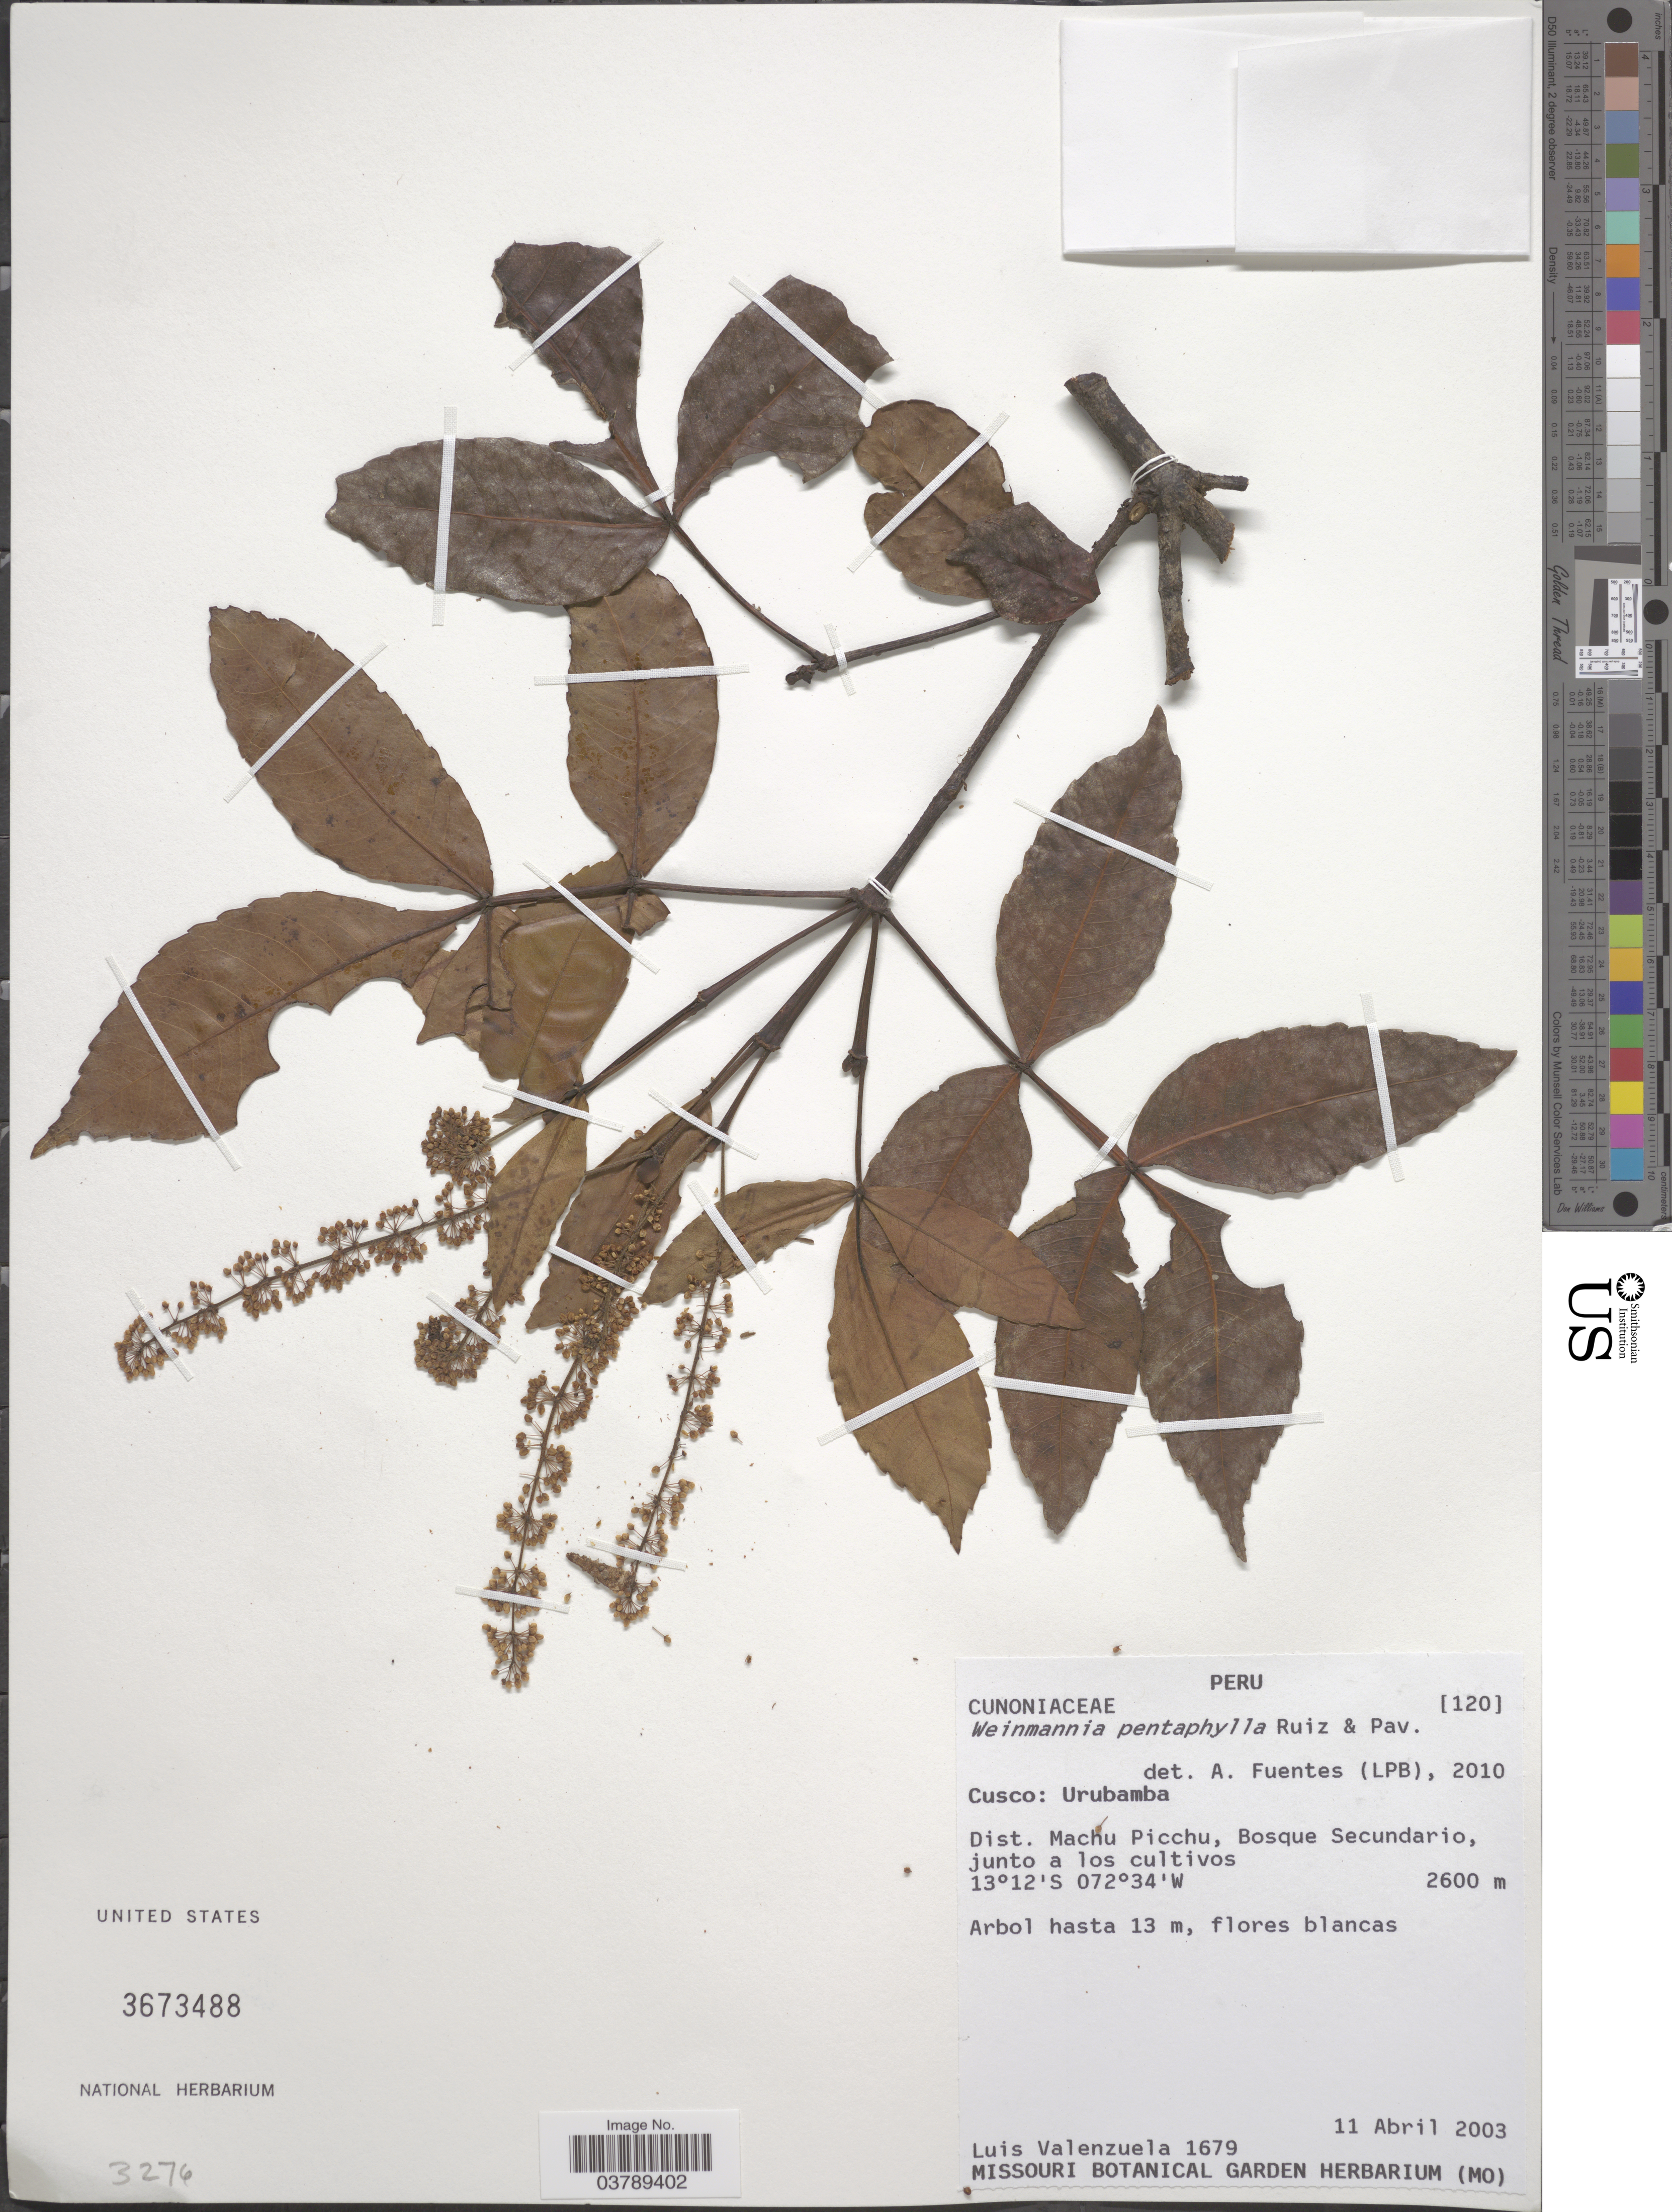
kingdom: Plantae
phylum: Tracheophyta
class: Magnoliopsida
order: Oxalidales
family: Cunoniaceae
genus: Weinmannia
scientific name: Weinmannia pentaphylla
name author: Ruiz & Pav.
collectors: L. Valenzuela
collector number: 1679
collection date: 2003-04-11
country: Peru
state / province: Cusco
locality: Urubamba. Dist. Machu Picchu.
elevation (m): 2600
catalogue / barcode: US 3673488